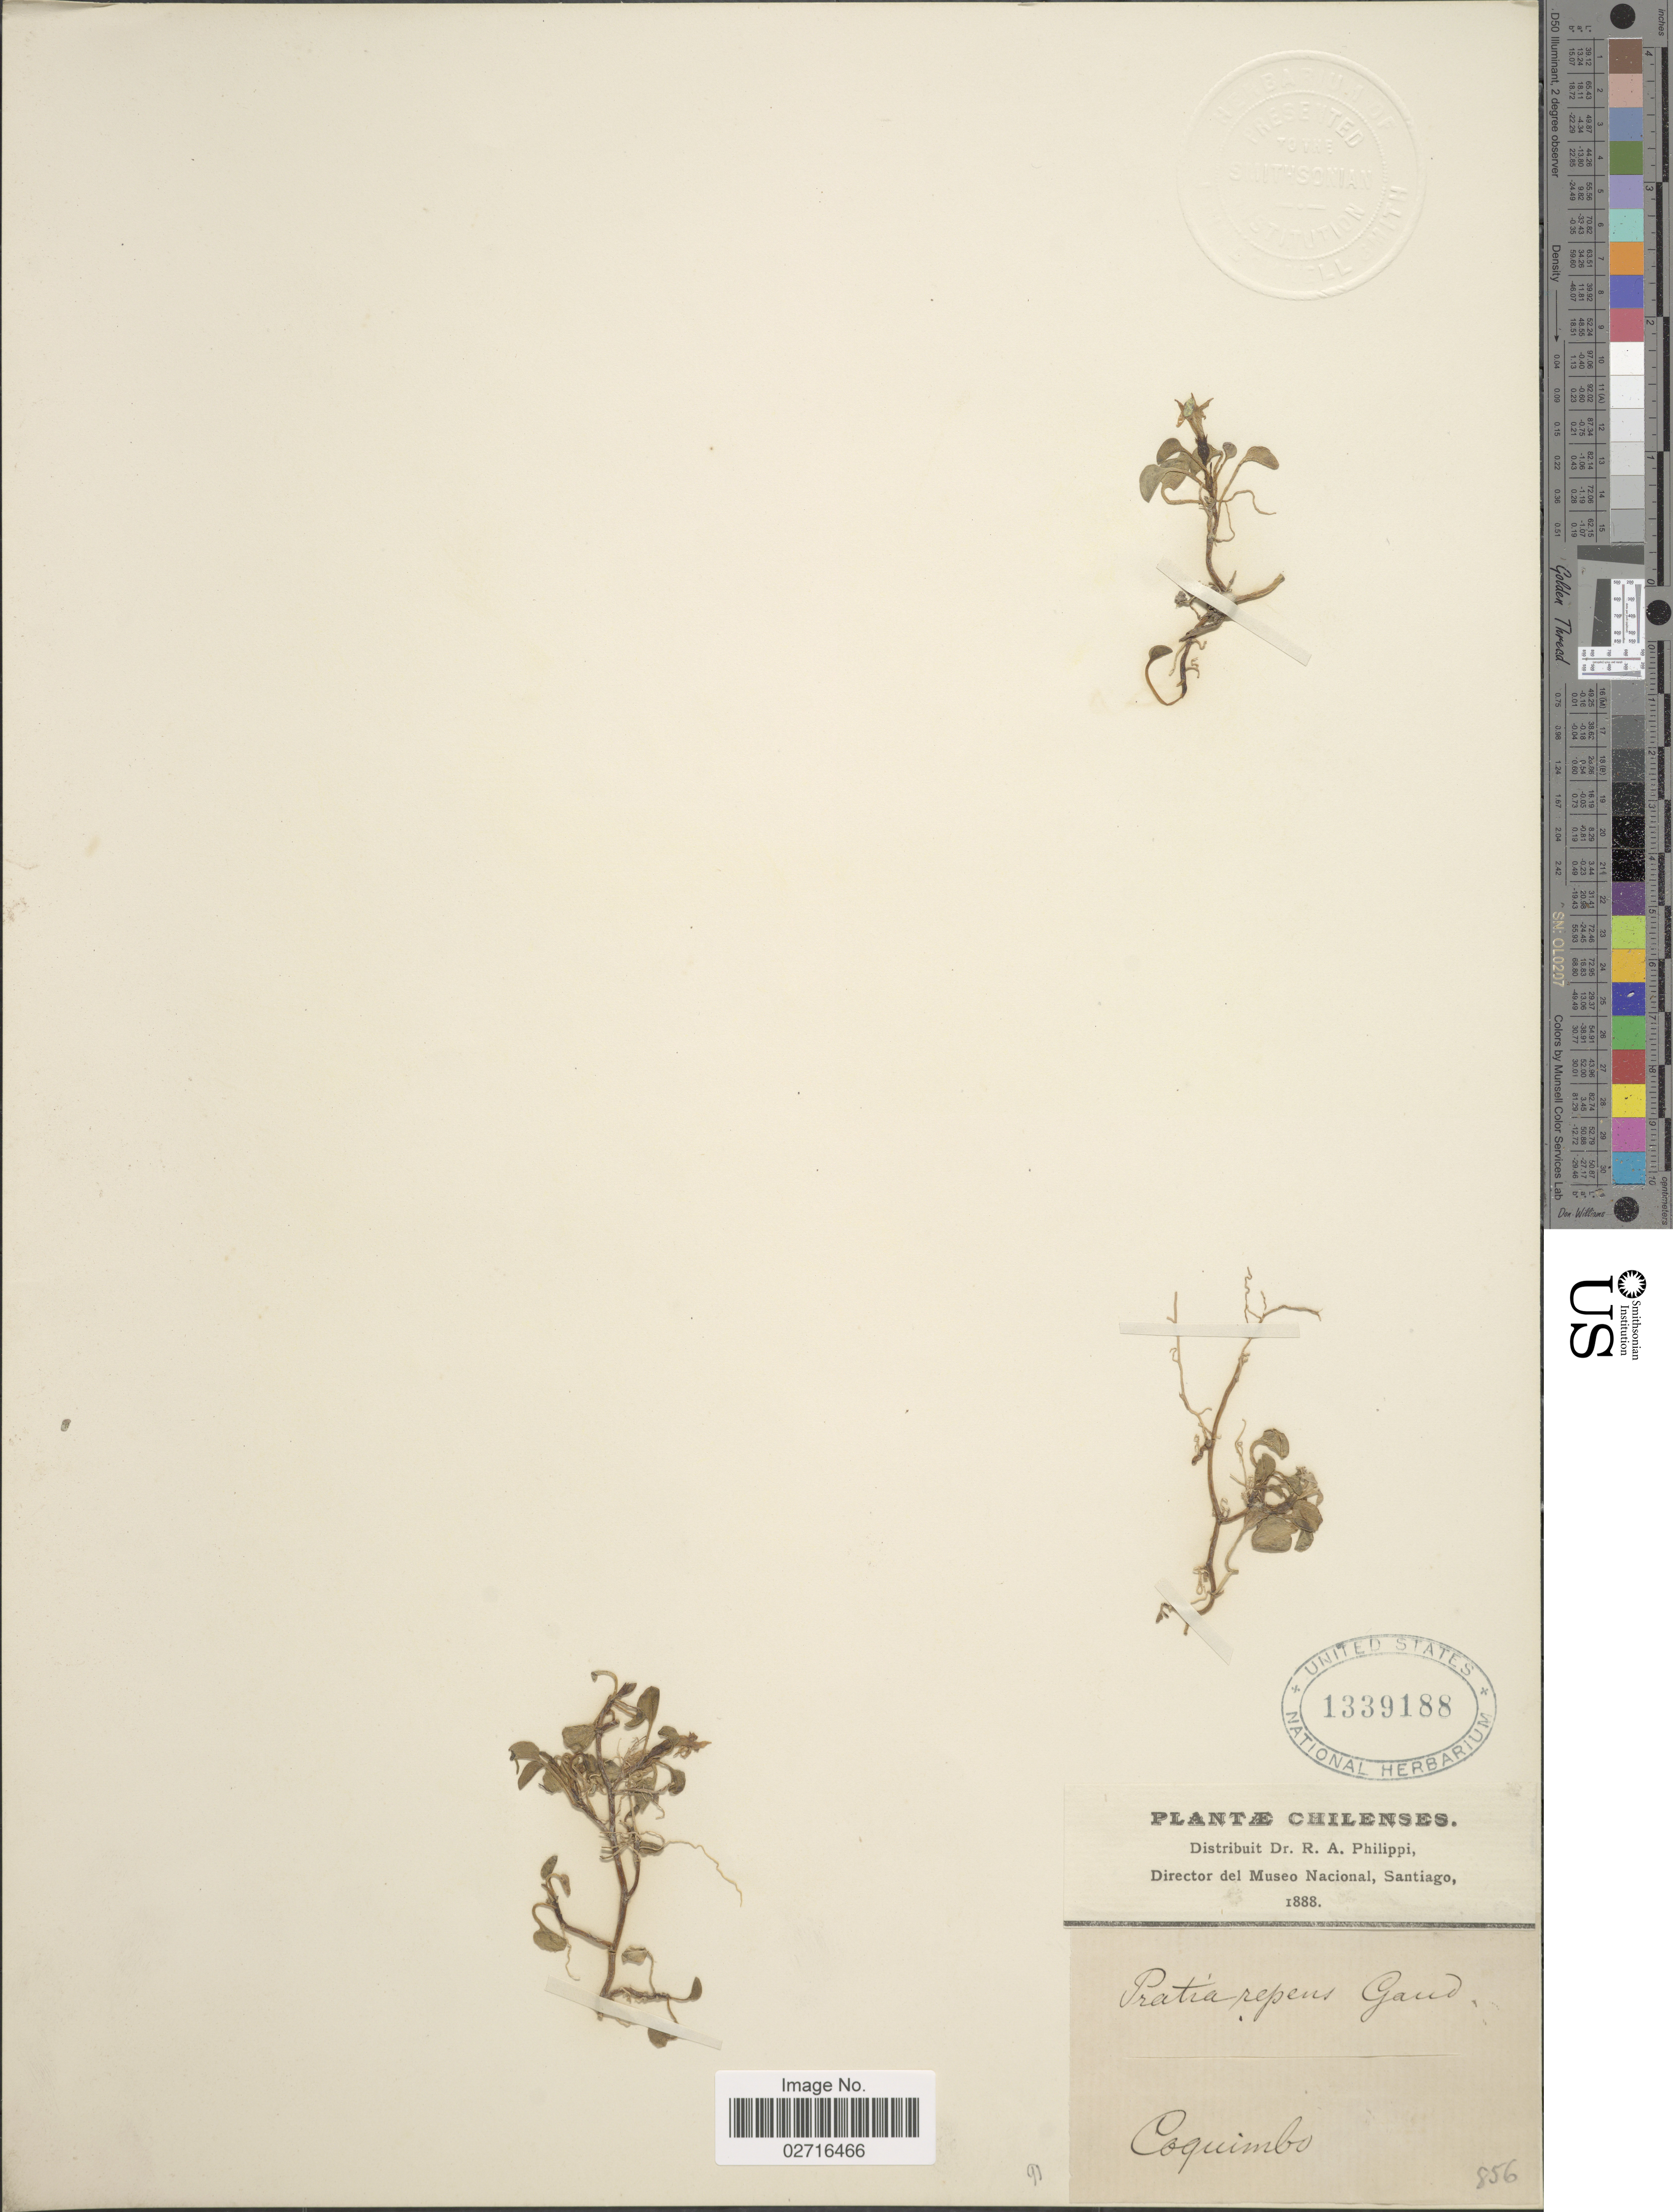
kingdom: Plantae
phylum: Tracheophyta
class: Magnoliopsida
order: Asterales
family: Campanulaceae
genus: Pratia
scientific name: Pratia repens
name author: Gaudich.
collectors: R. A. Philippi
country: Chile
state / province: Coquimbo (IV)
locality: Coquimbo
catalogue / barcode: US 1339188